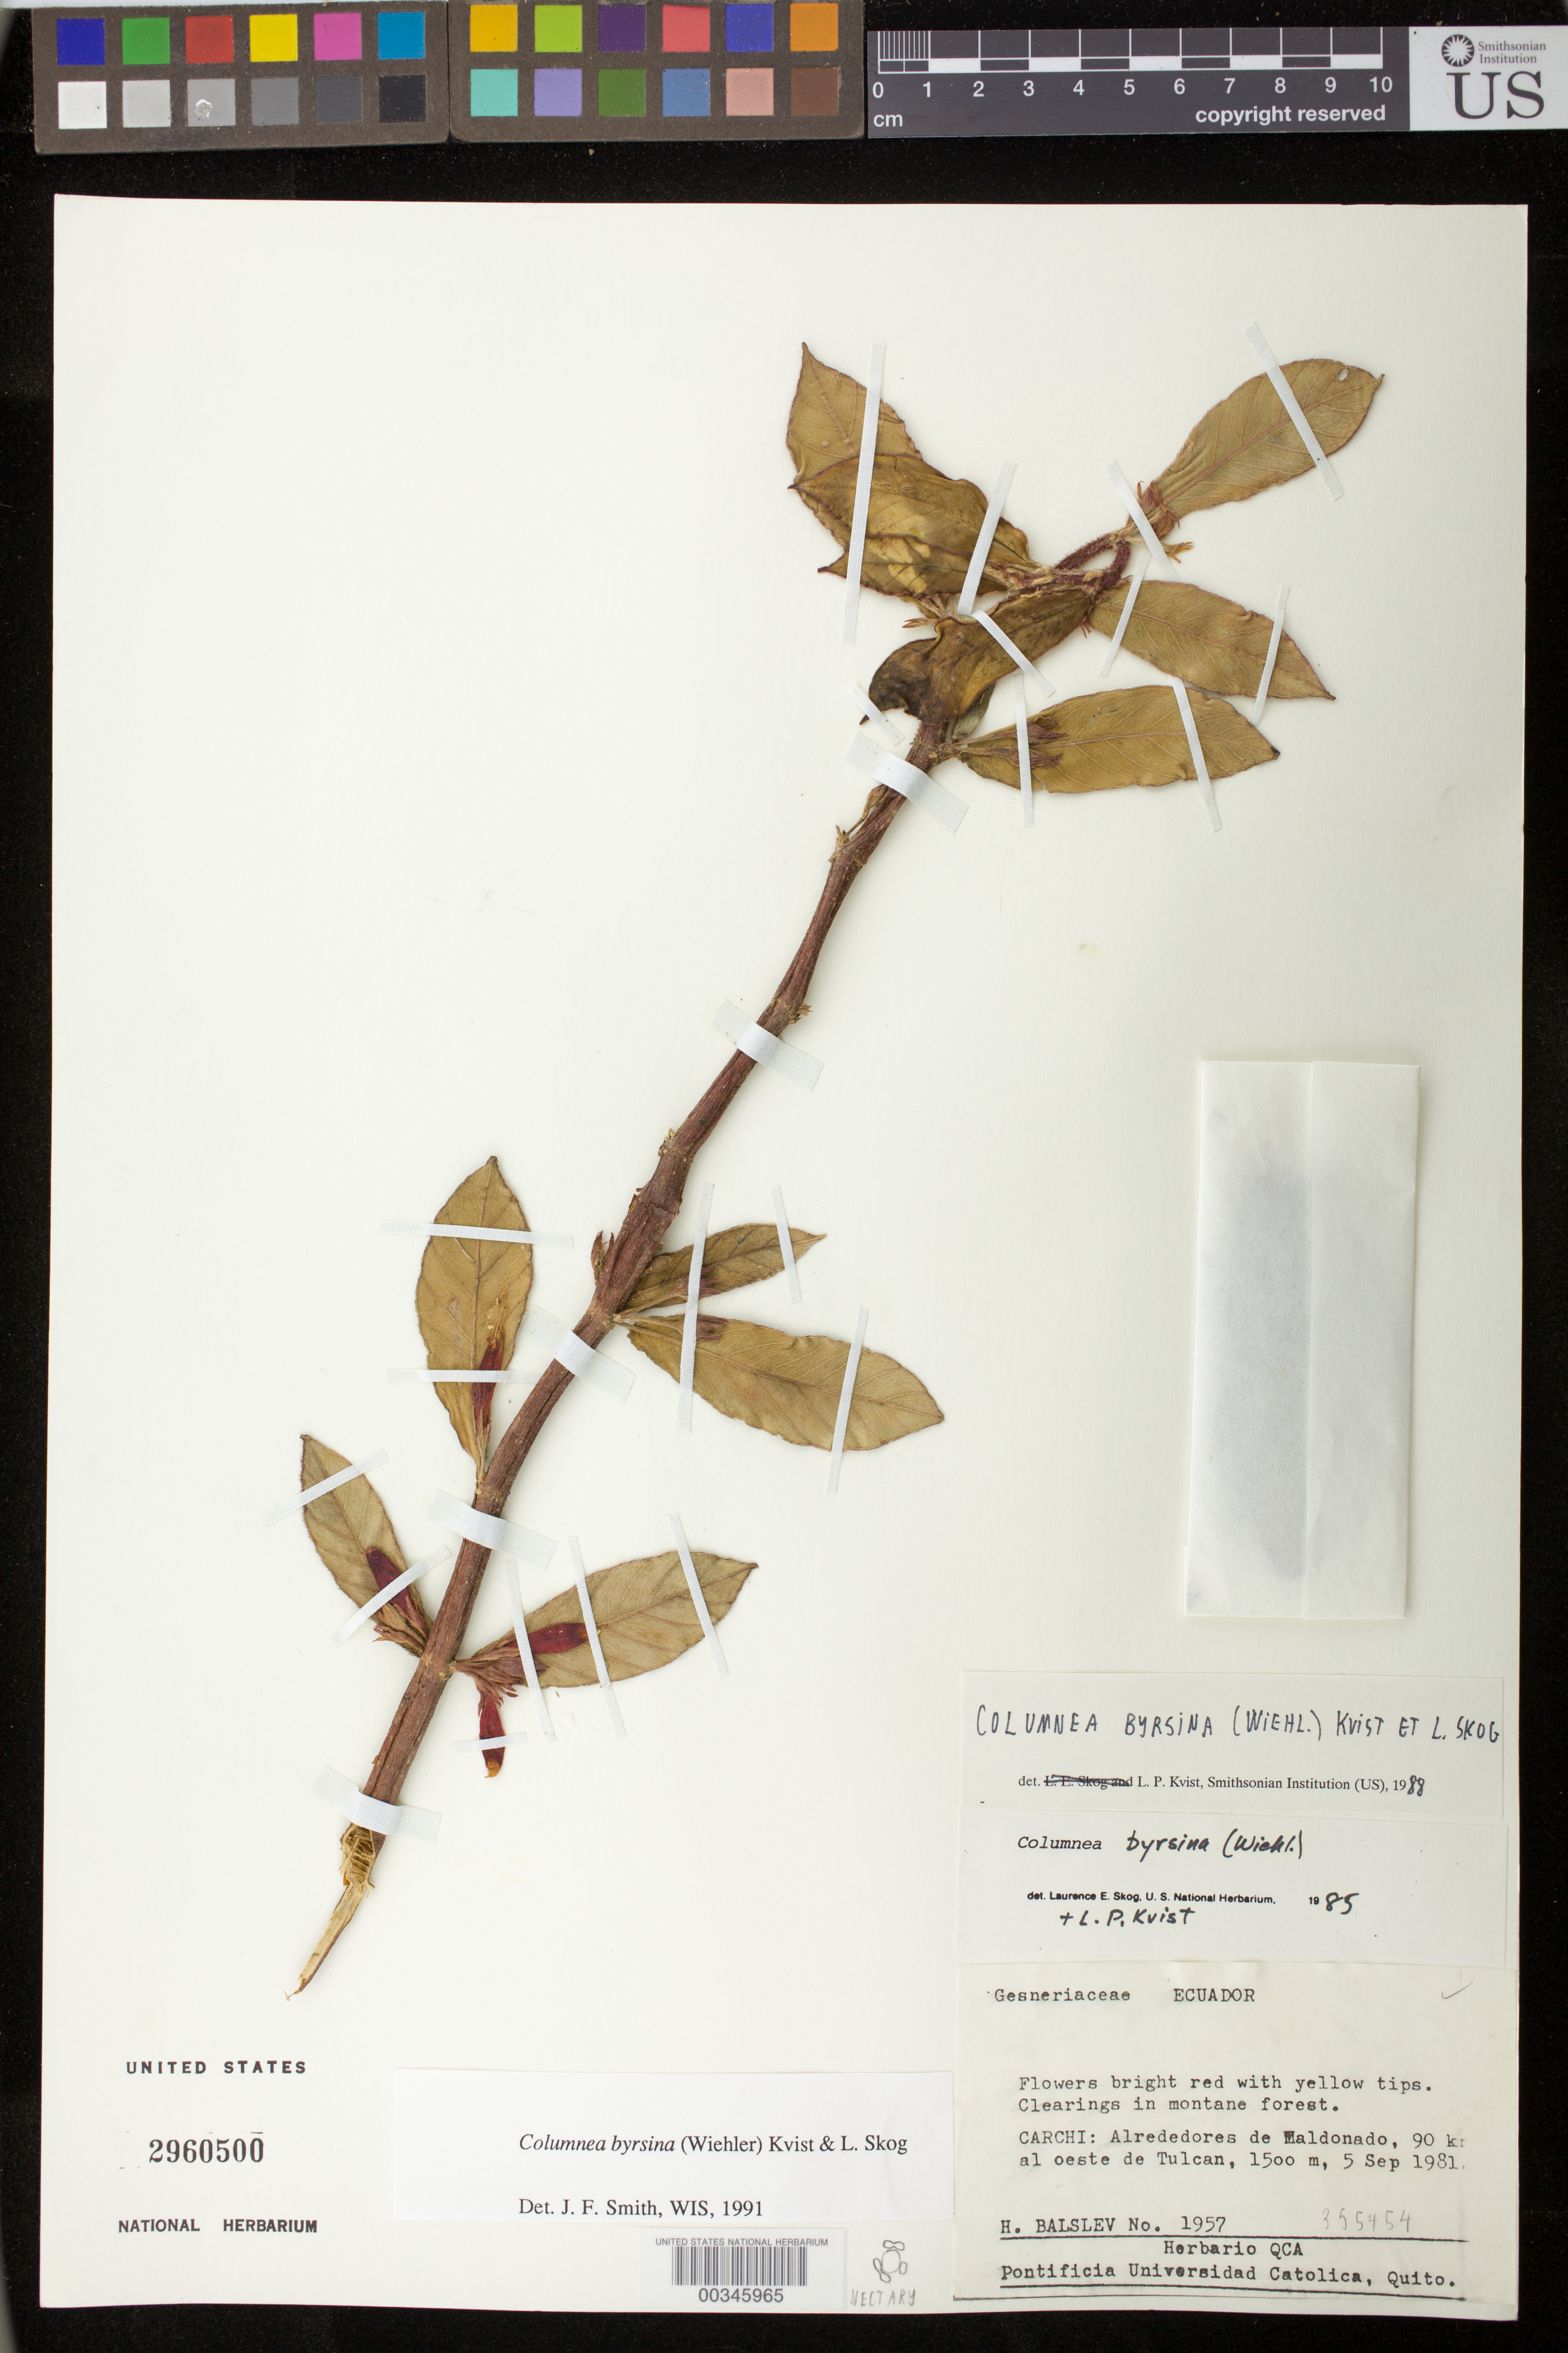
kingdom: Plantae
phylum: Tracheophyta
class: Magnoliopsida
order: Lamiales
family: Gesneriaceae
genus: Columnea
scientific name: Columnea byrsina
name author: (Wiehler) L.P. Kvist & L.E. Skog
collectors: H. Balslev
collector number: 1957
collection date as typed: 05 Sep 1981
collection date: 1981-09-05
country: Ecuador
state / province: Carchi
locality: Alrededores de Maldonado, 90 km al oeste de Tulcan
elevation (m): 1500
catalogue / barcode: US 2960500